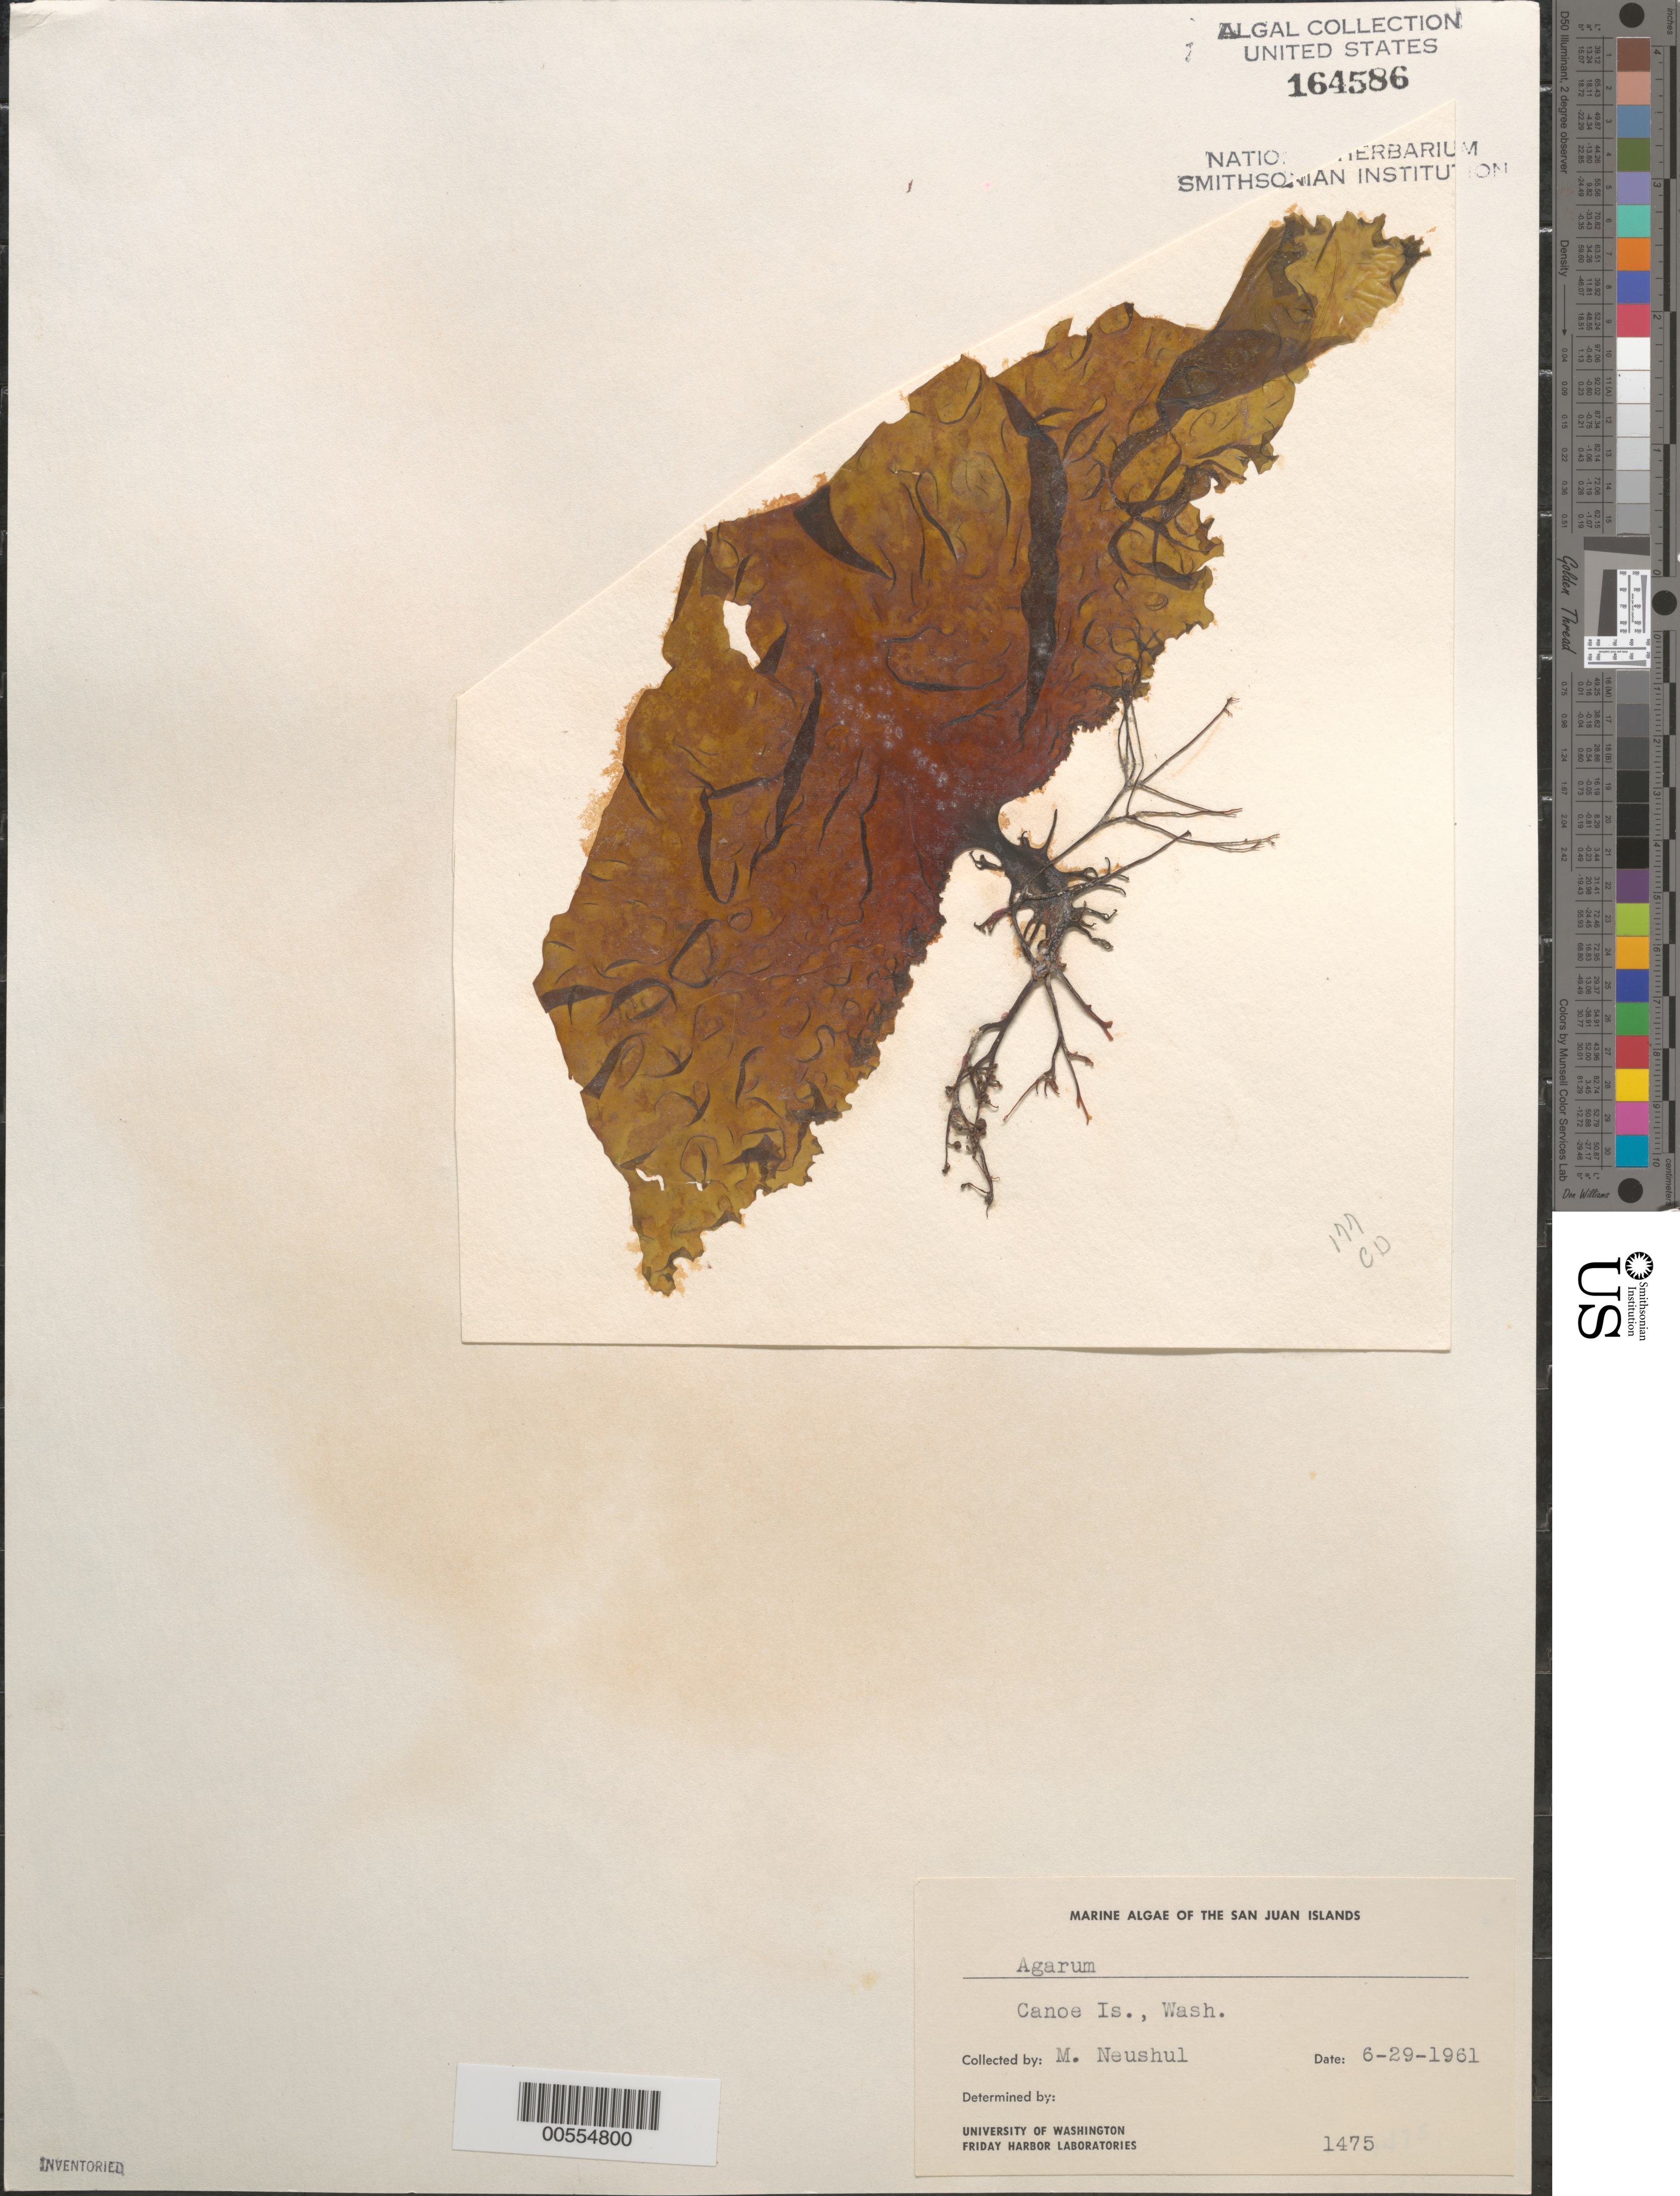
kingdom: Chromista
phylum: Ochrophyta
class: Phaeophyceae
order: Laminariales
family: Costariaceae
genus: Agarum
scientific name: Agarum sp.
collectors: M. Neushul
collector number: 1475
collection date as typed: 29 Jun 1961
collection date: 1961-06-29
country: United States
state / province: Washington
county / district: San Juan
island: Canoe Island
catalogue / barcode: US 164586